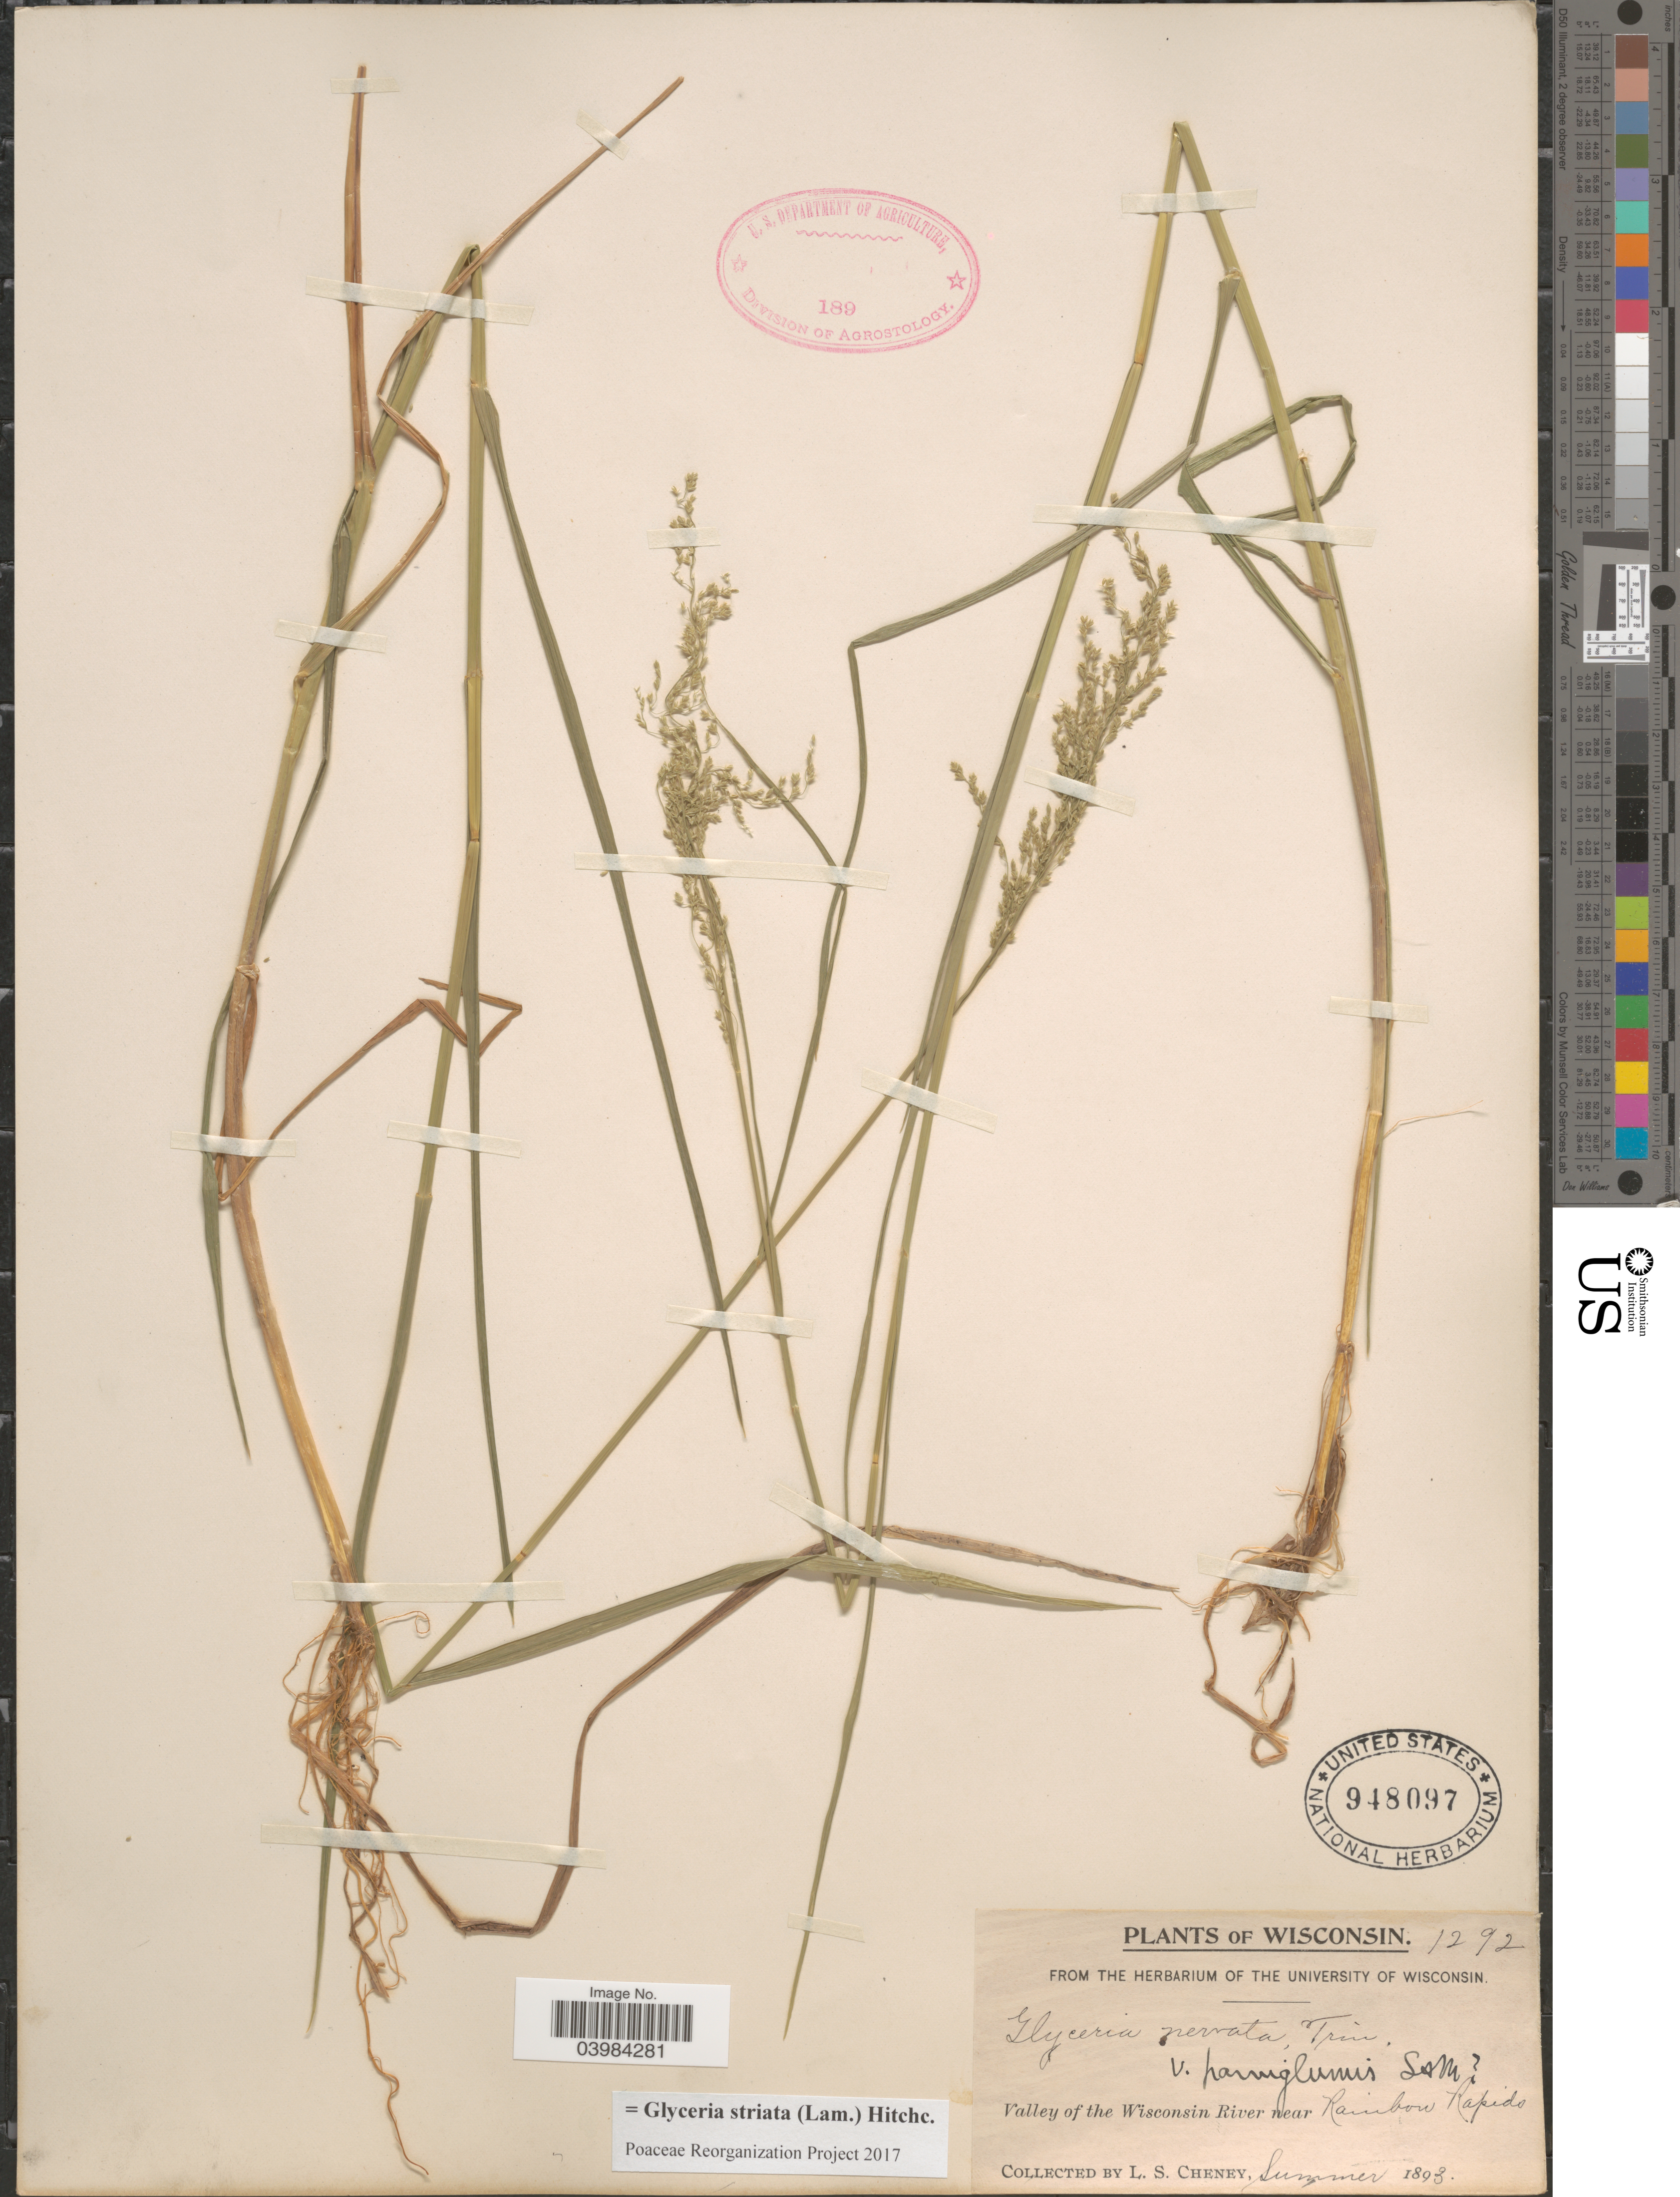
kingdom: Plantae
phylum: Tracheophyta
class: Liliopsida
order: Poales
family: Poaceae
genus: Glyceria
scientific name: Glyceria striata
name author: (Lam.) Hitchc.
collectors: L. Cheney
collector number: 1292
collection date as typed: Summer 1893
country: United States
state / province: Wisconsin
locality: Valley of the Wisconsin River near Rainbow Rapids.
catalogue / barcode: US 948097